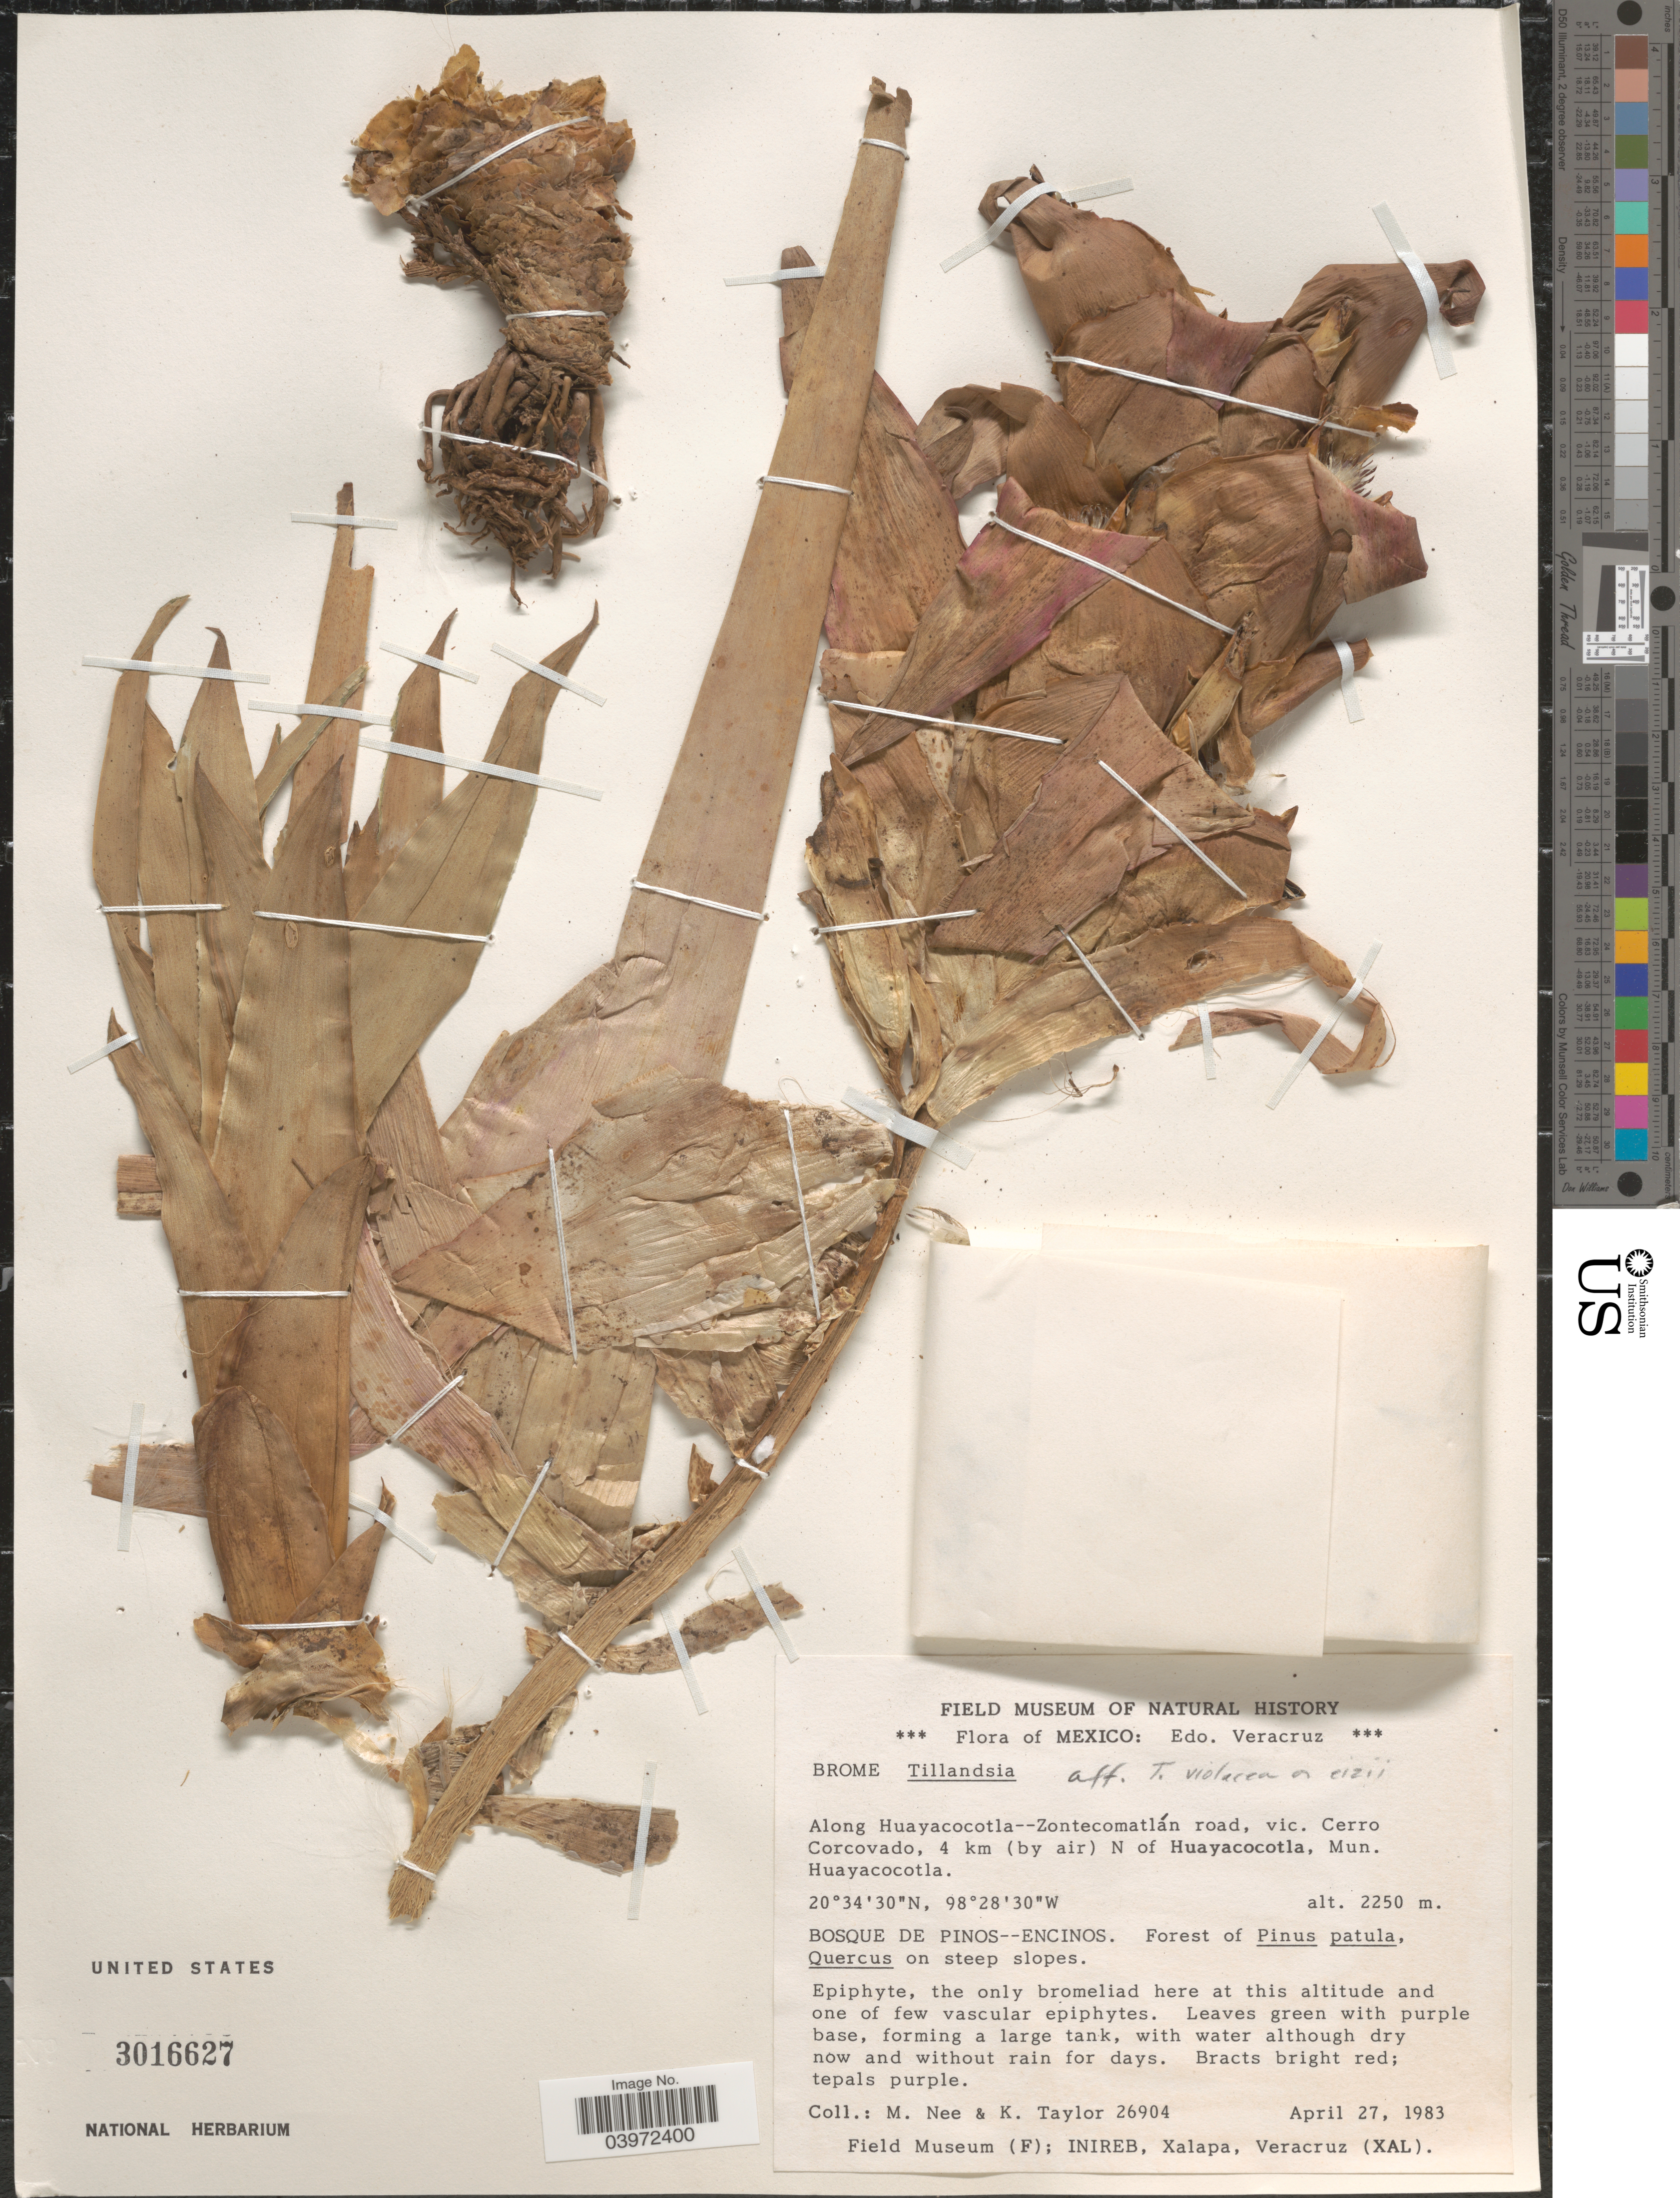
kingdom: Plantae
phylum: Tracheophyta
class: Liliopsida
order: Poales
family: Bromeliaceae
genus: Tillandsia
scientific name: Tillandsia violacea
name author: Klotzsch ex Beer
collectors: M. Nee & K. Taylor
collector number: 26904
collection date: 1983-04-27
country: Mexico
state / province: Veracruz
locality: Edo. Veracruz. Along Huayacocotla--Zontecomatlán road, vic. Cerro Corcovado, 4 km (by air) N of Huayacocotla, Mun. Huayacocotla.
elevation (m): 2250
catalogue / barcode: US 3016627